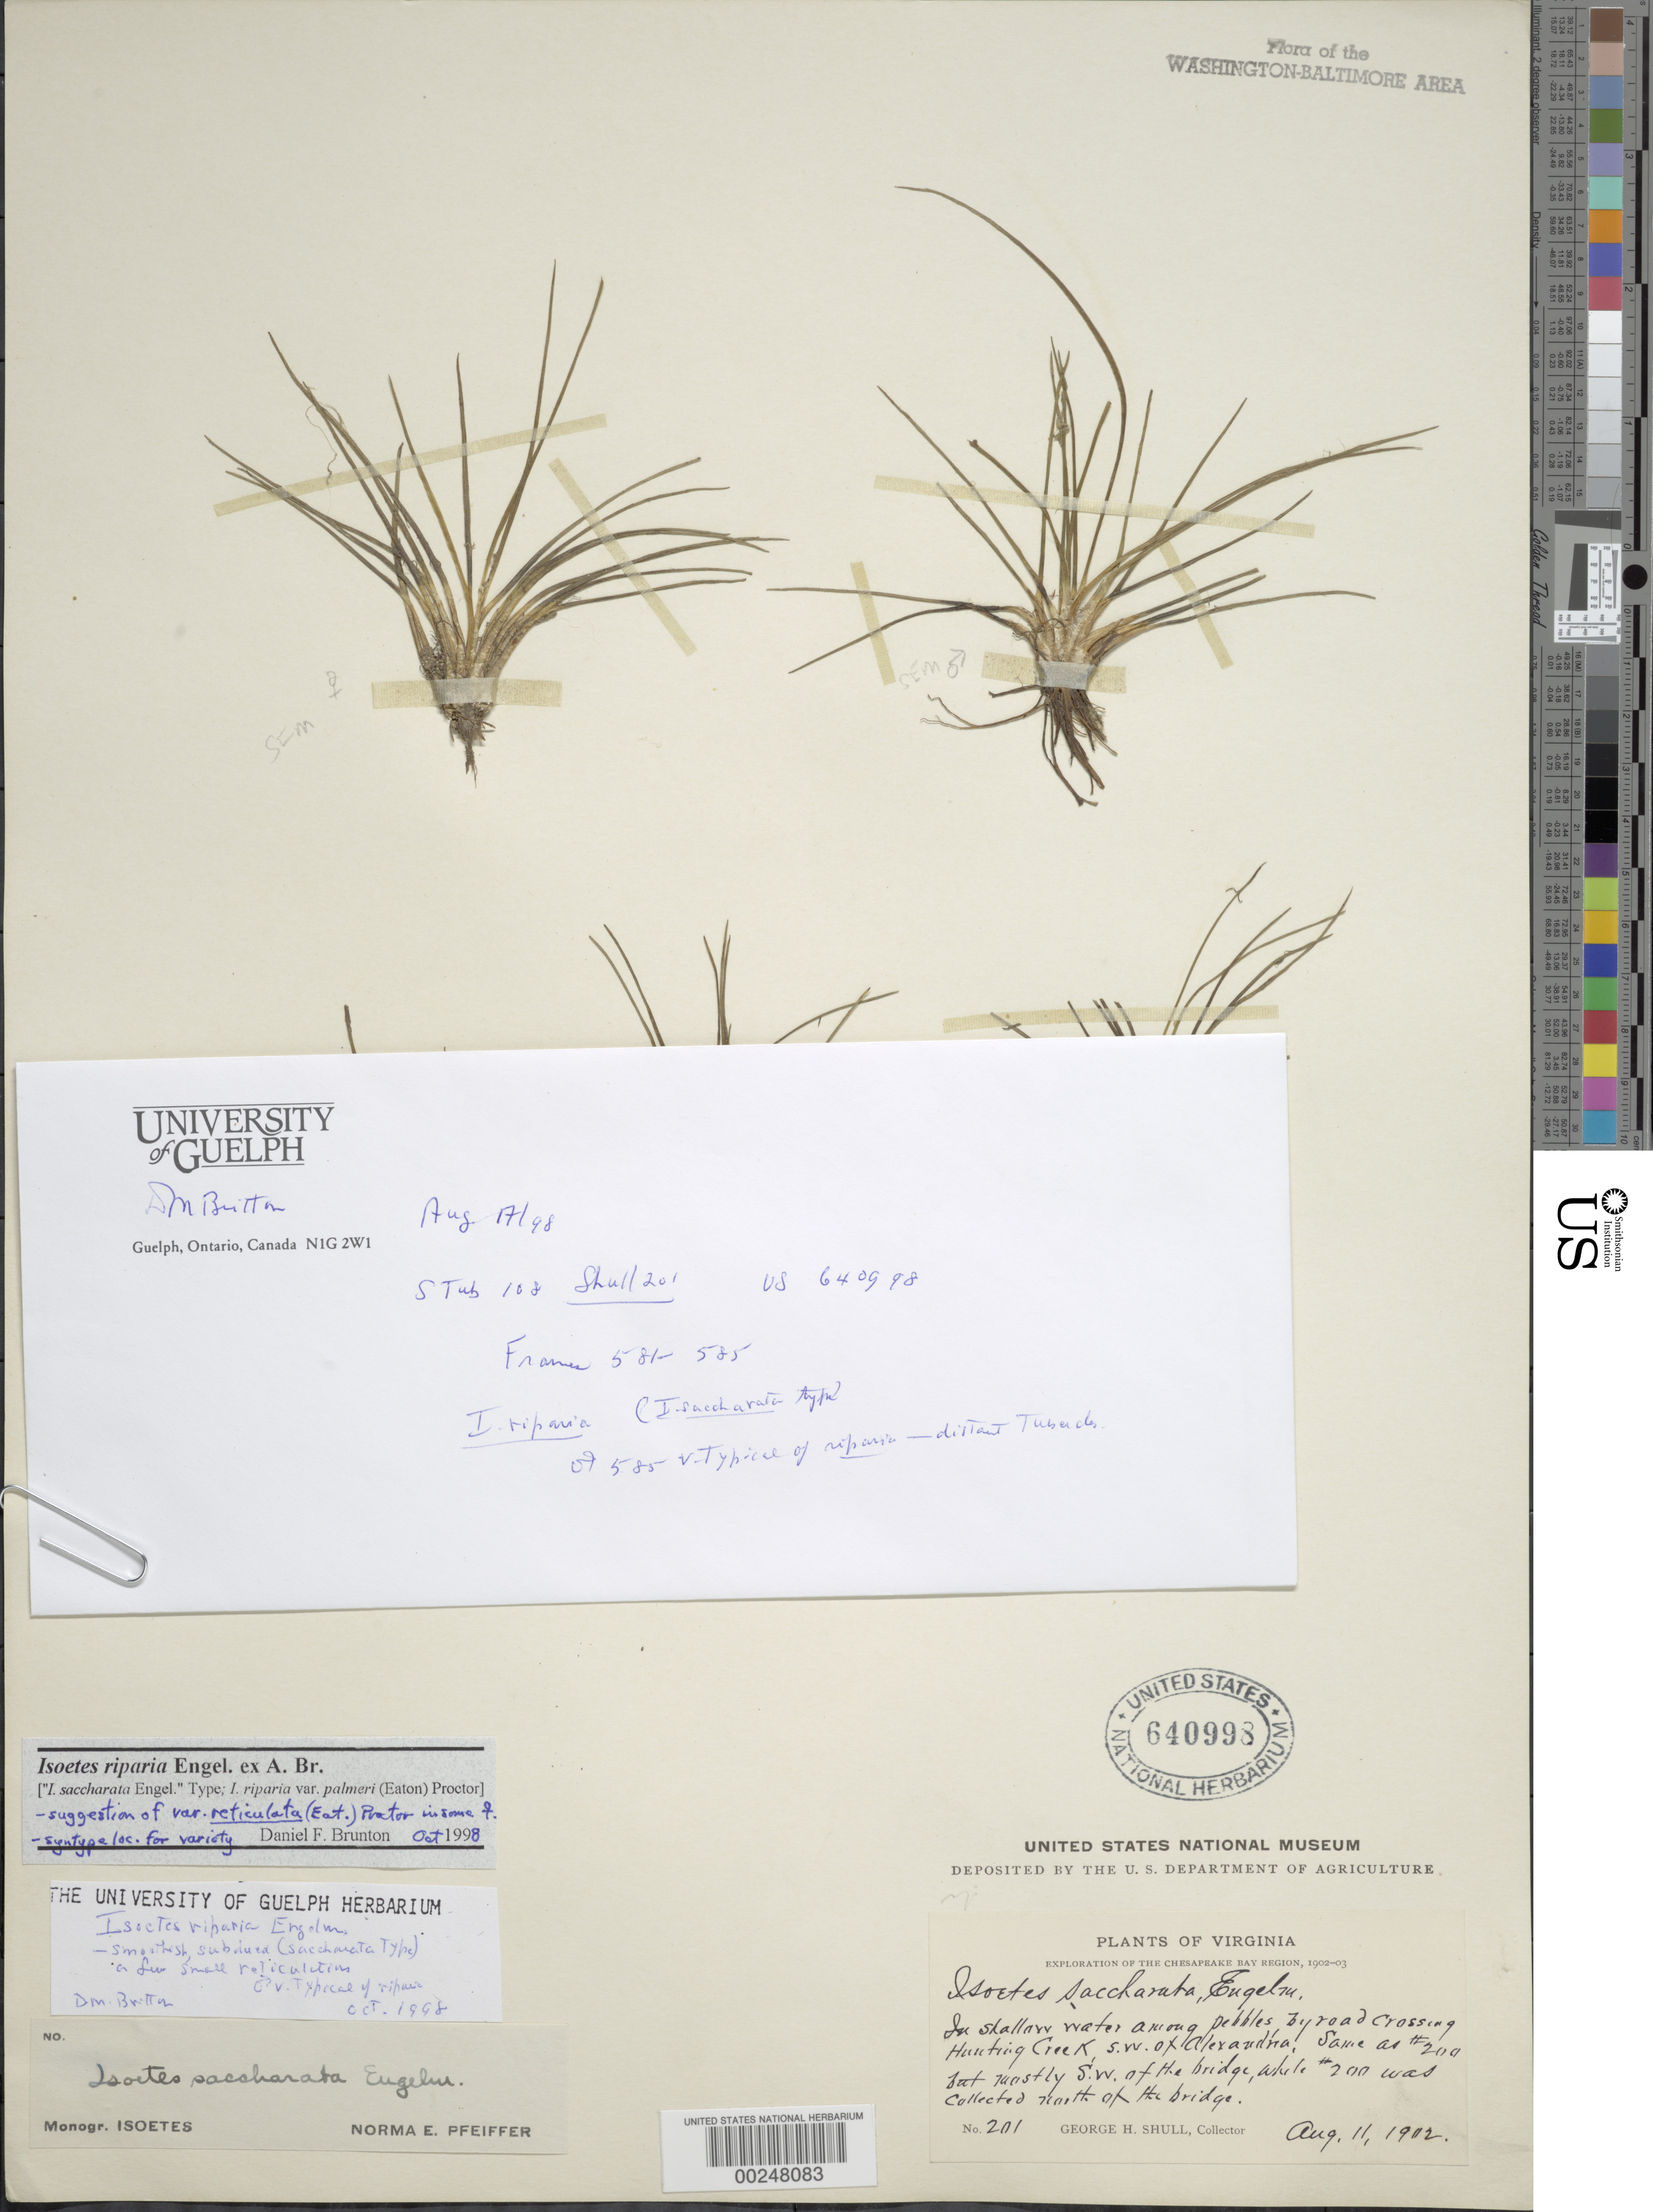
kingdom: Plantae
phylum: Tracheophyta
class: Lycopodiopsida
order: Isoetales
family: Isoetaceae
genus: Isoetes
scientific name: Isoetes riparia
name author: Engelm. ex A. Braun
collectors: G. H. Shull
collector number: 201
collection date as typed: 11 Aug 1902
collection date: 1902-08-11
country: United States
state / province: Virginia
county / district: Fairfax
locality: Hunting Creek, southwest of Alexandria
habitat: In shallow water among pebbles by road crossing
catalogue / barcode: US 640998